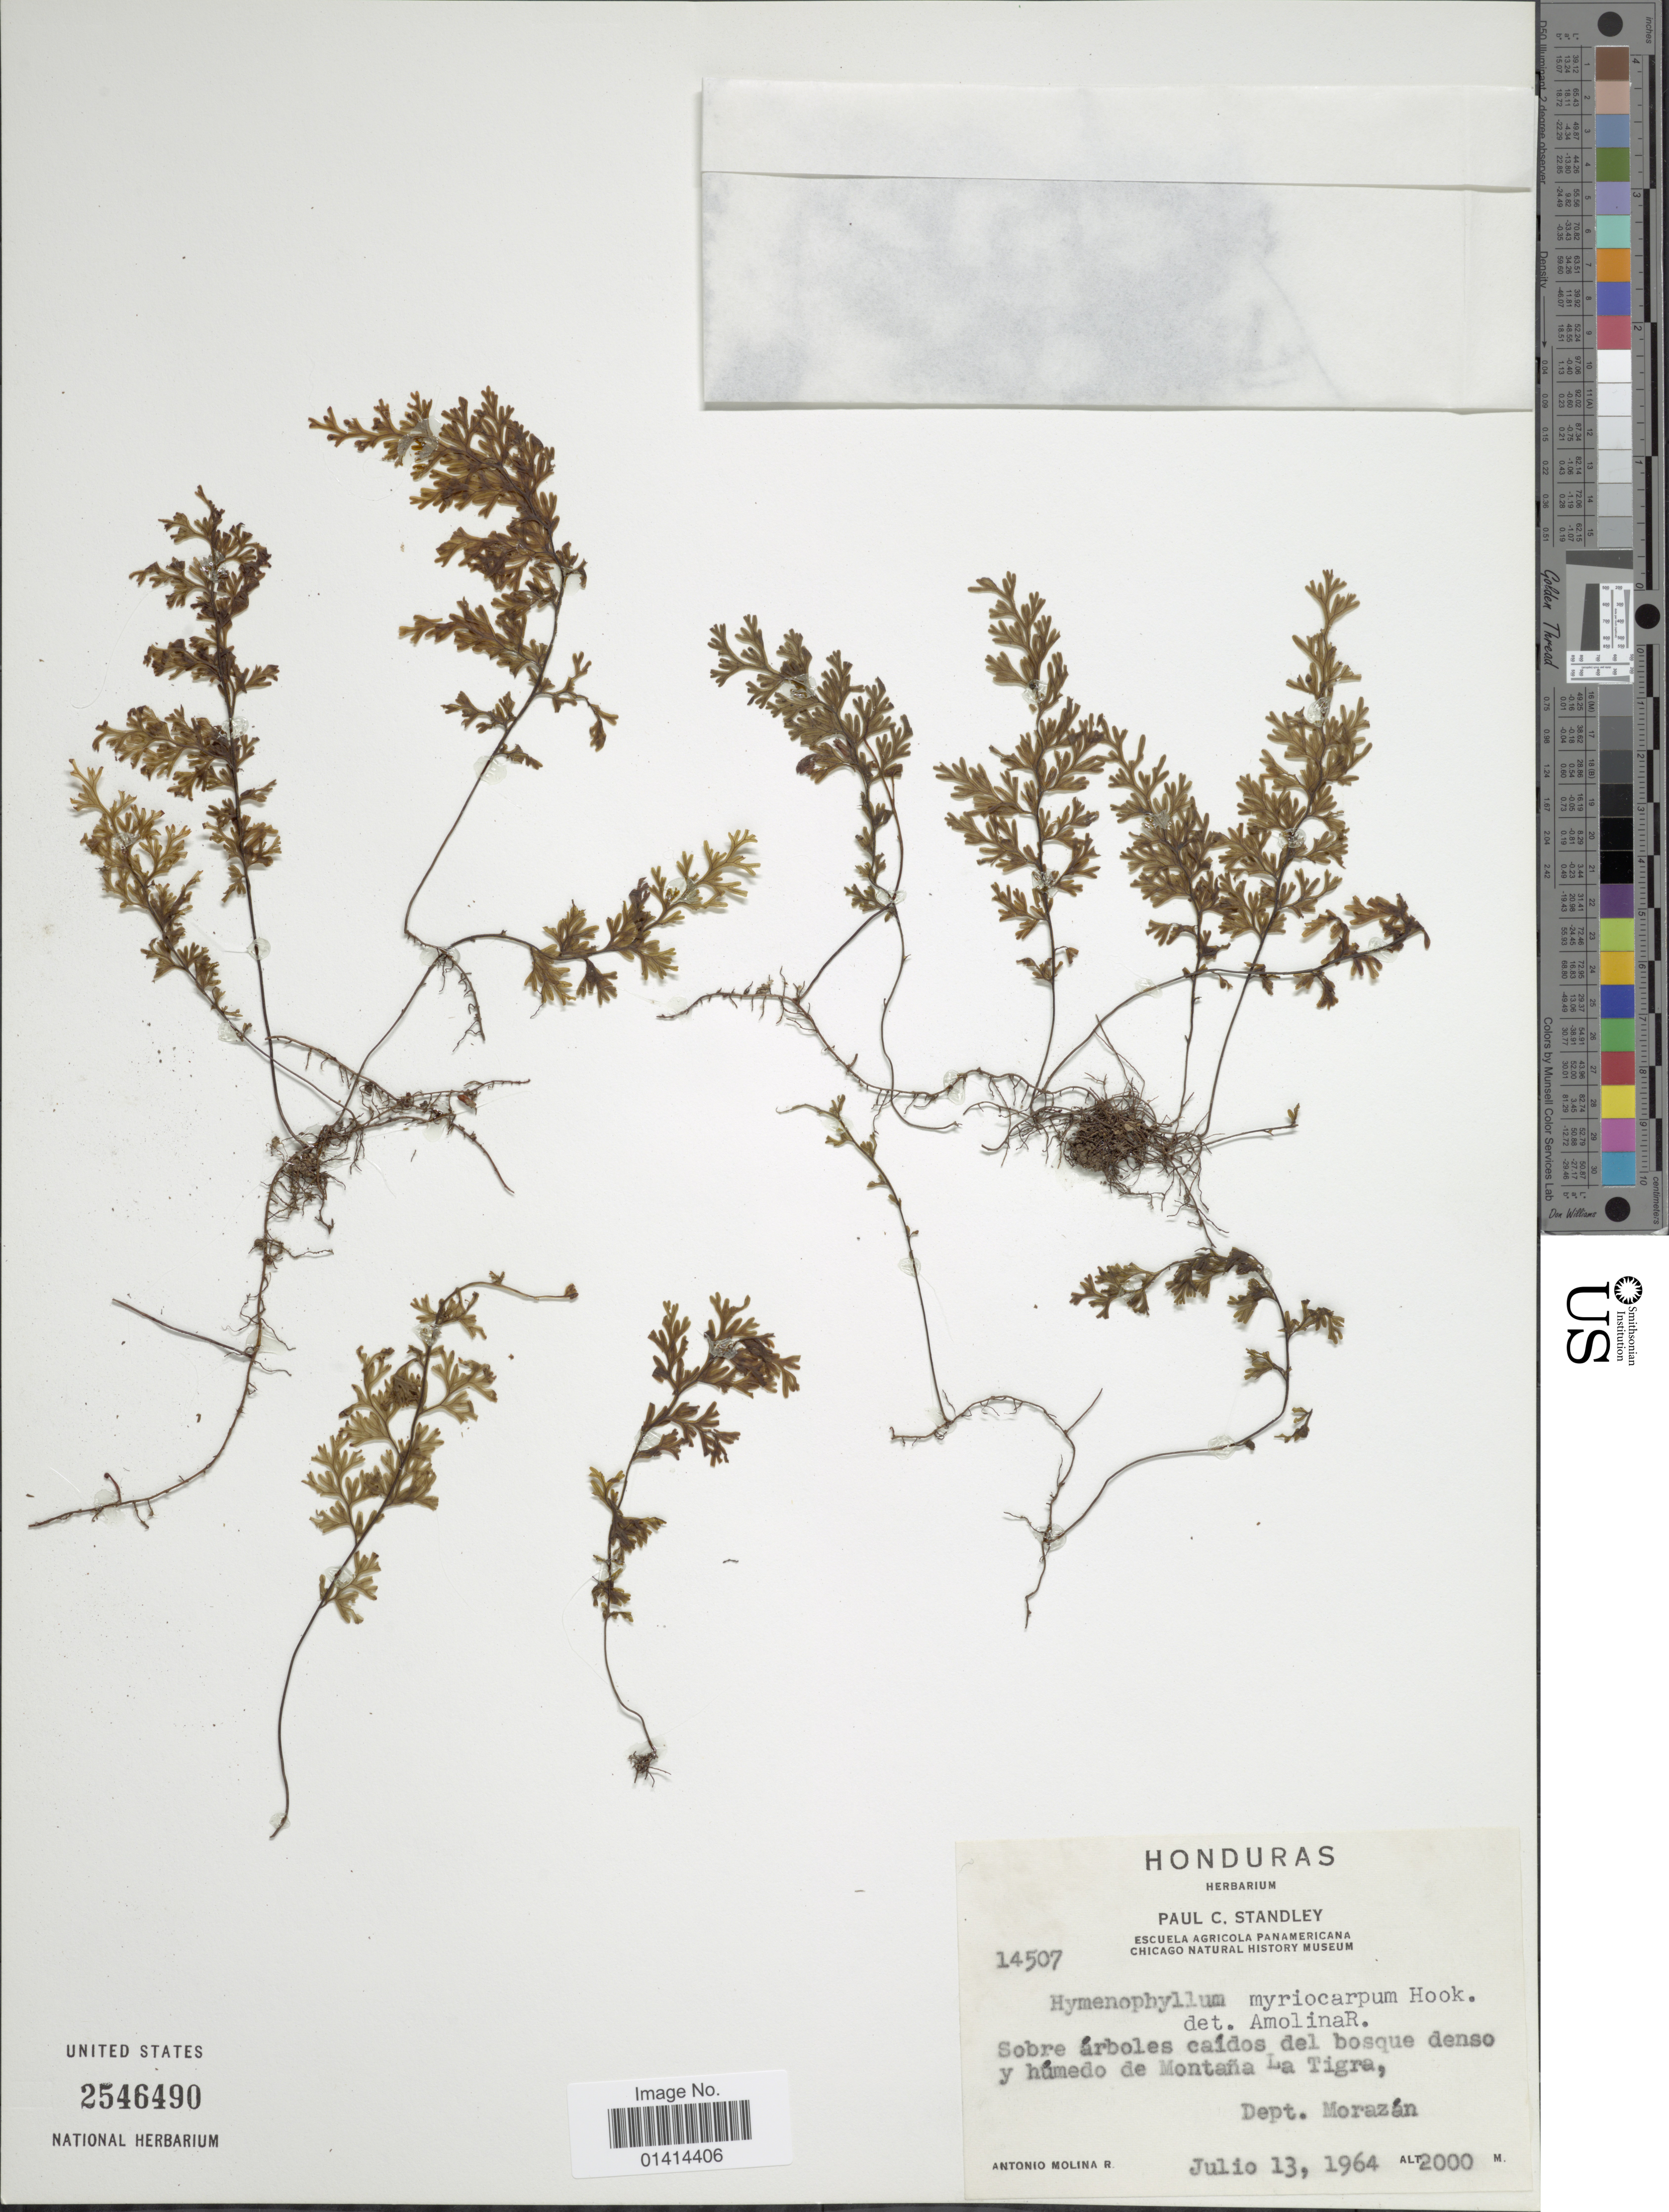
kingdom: Plantae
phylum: Tracheophyta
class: Polypodiopsida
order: Hymenophyllales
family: Hymenophyllaceae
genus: Hymenophyllum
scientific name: Hymenophyllum myriocarpum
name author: Hook.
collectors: A. Molina R.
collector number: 14507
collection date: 1964-07-13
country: Honduras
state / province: Fco. Morazán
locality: Húmedo de Montaña La Tigra, Dept Morazán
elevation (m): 2000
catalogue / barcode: US 2546490